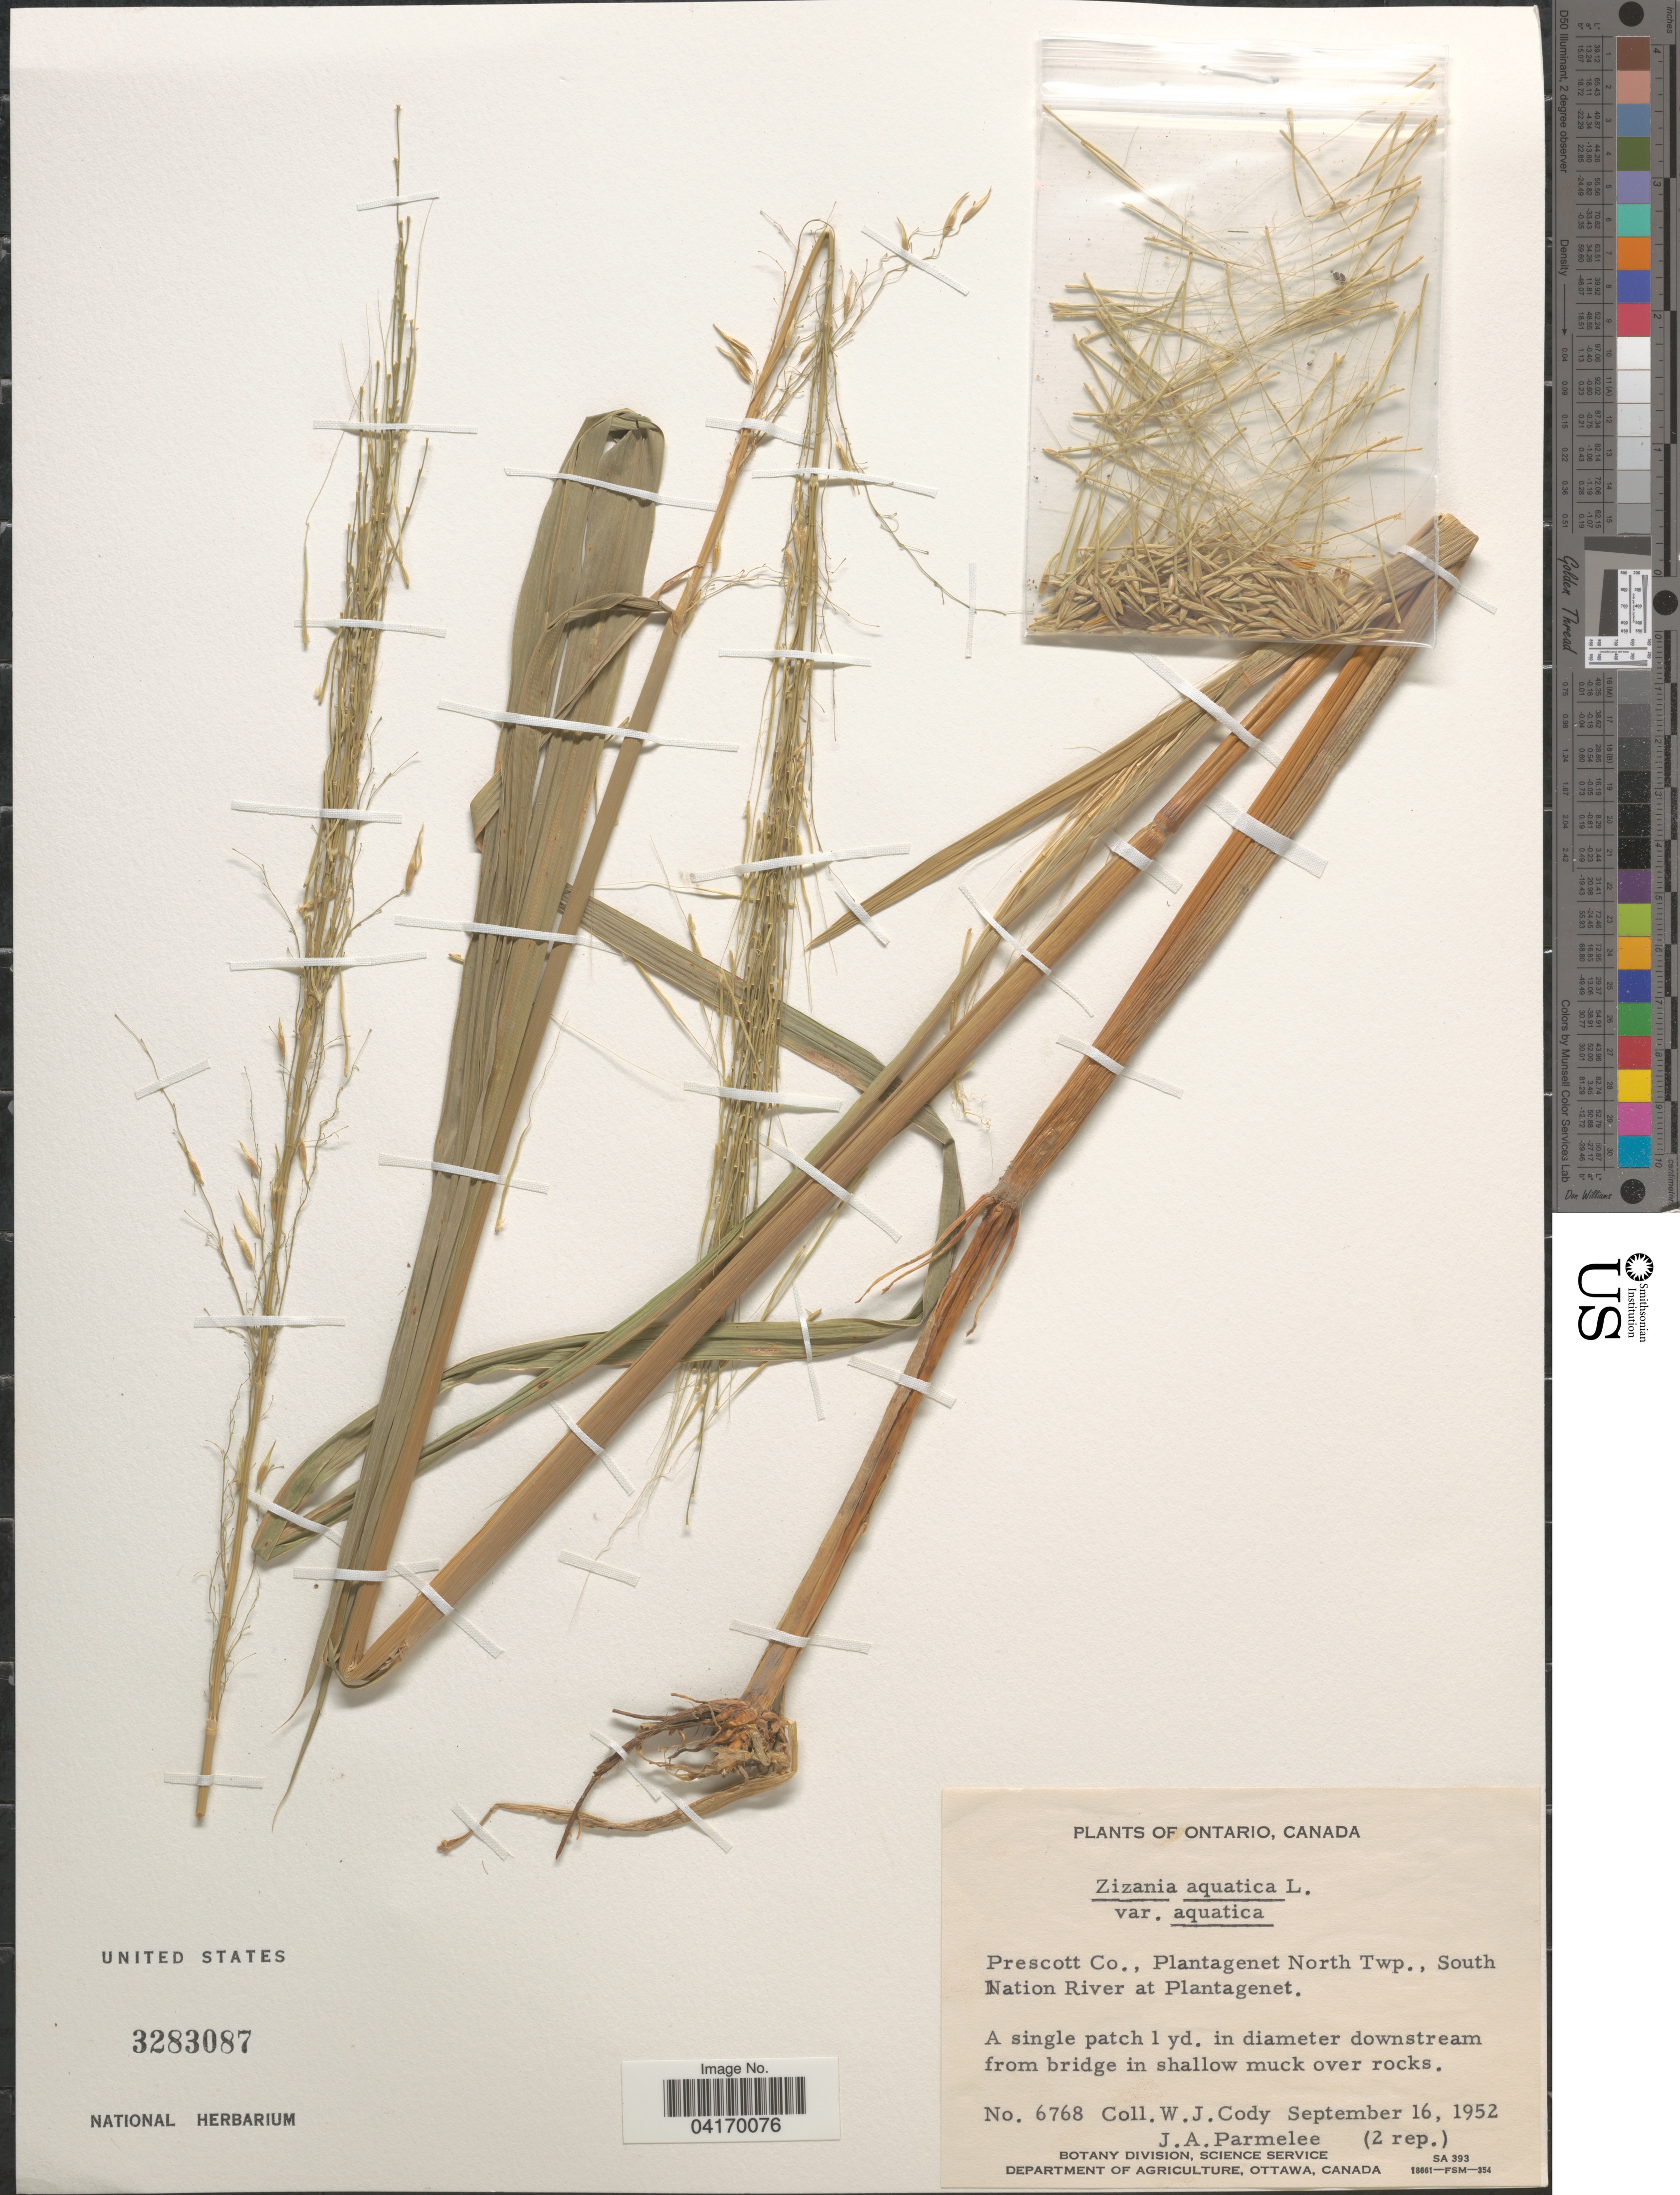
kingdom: Plantae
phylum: Tracheophyta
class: Liliopsida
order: Poales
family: Poaceae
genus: Zizania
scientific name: Zizania aquatica var. aquatica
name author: L.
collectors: W. Cody & J. A. Parmelee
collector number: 6768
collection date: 1952-09-16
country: Canada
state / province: Ontario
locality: Prescott Co., Plantagenet North Twp., South Nation River at Plantagenet.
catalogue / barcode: US 3283087